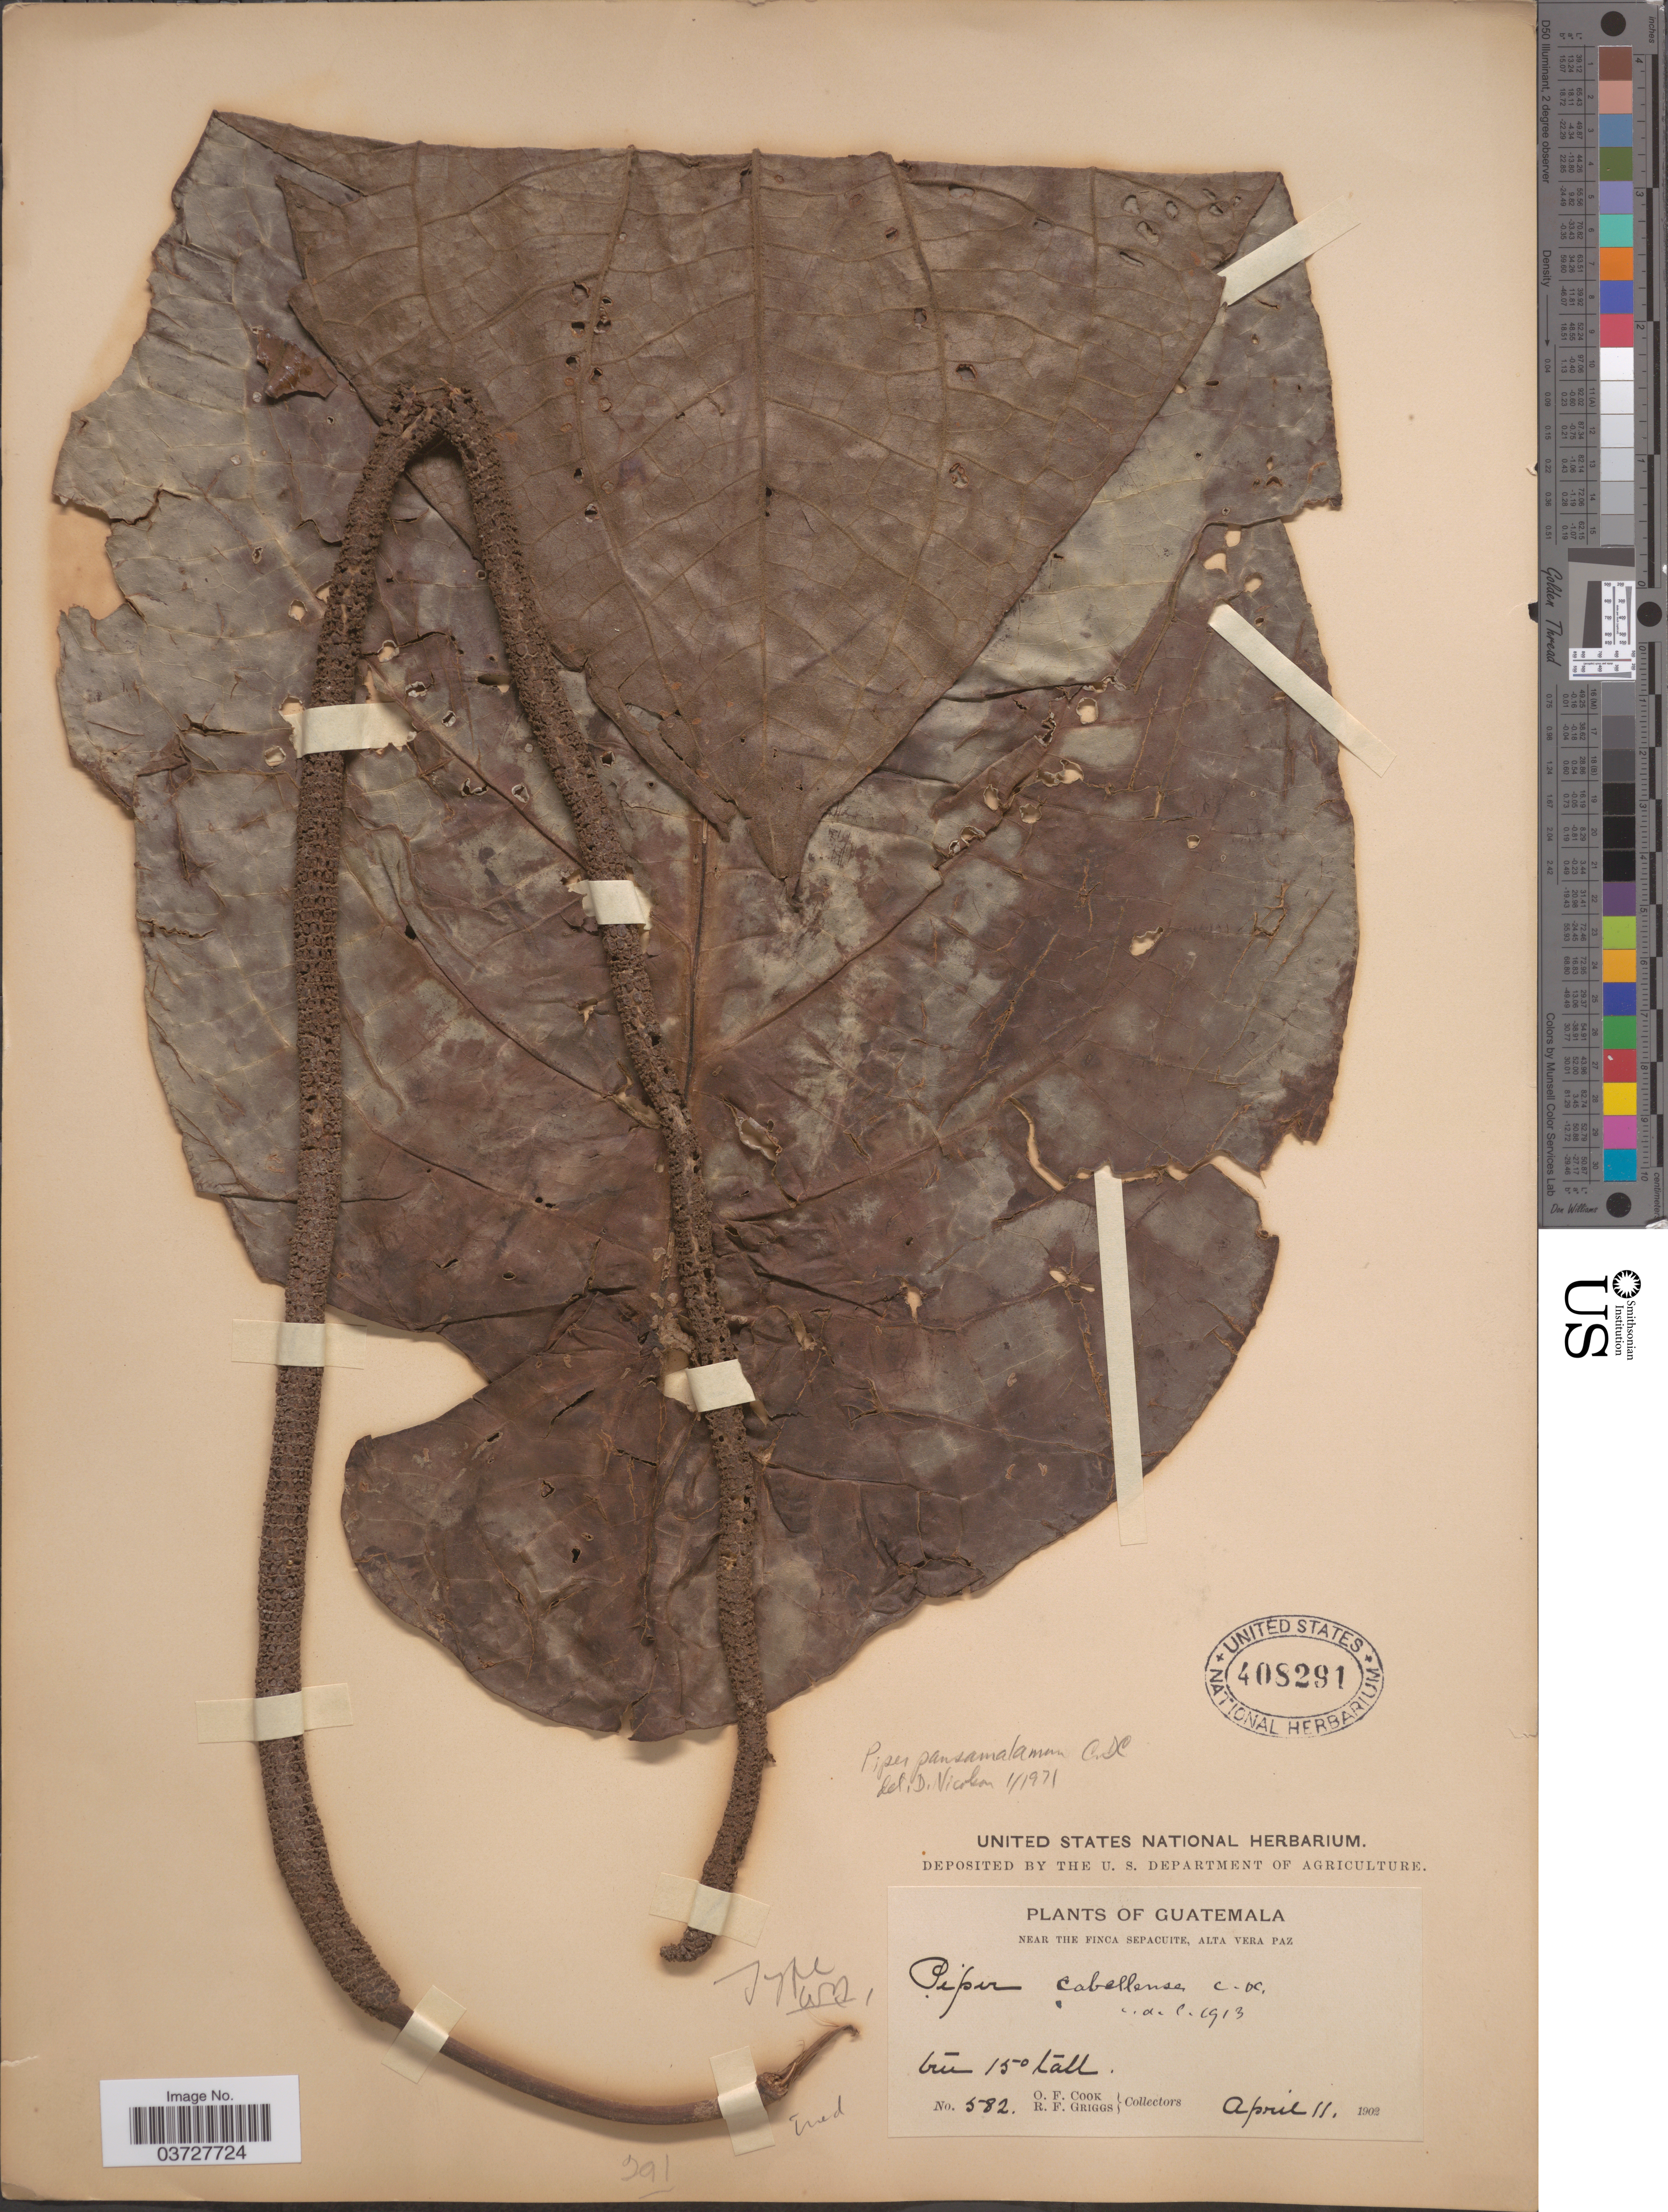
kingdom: Plantae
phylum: Tracheophyta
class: Magnoliopsida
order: Piperales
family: Piperaceae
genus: Piper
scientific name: Piper pansamalanum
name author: C. DC.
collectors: O. F. Cook & R. F. Griggs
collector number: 582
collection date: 1902-04-11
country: Guatemala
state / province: Alta Verapaz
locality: Near the Finca Sepacuite.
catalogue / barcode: US 408291